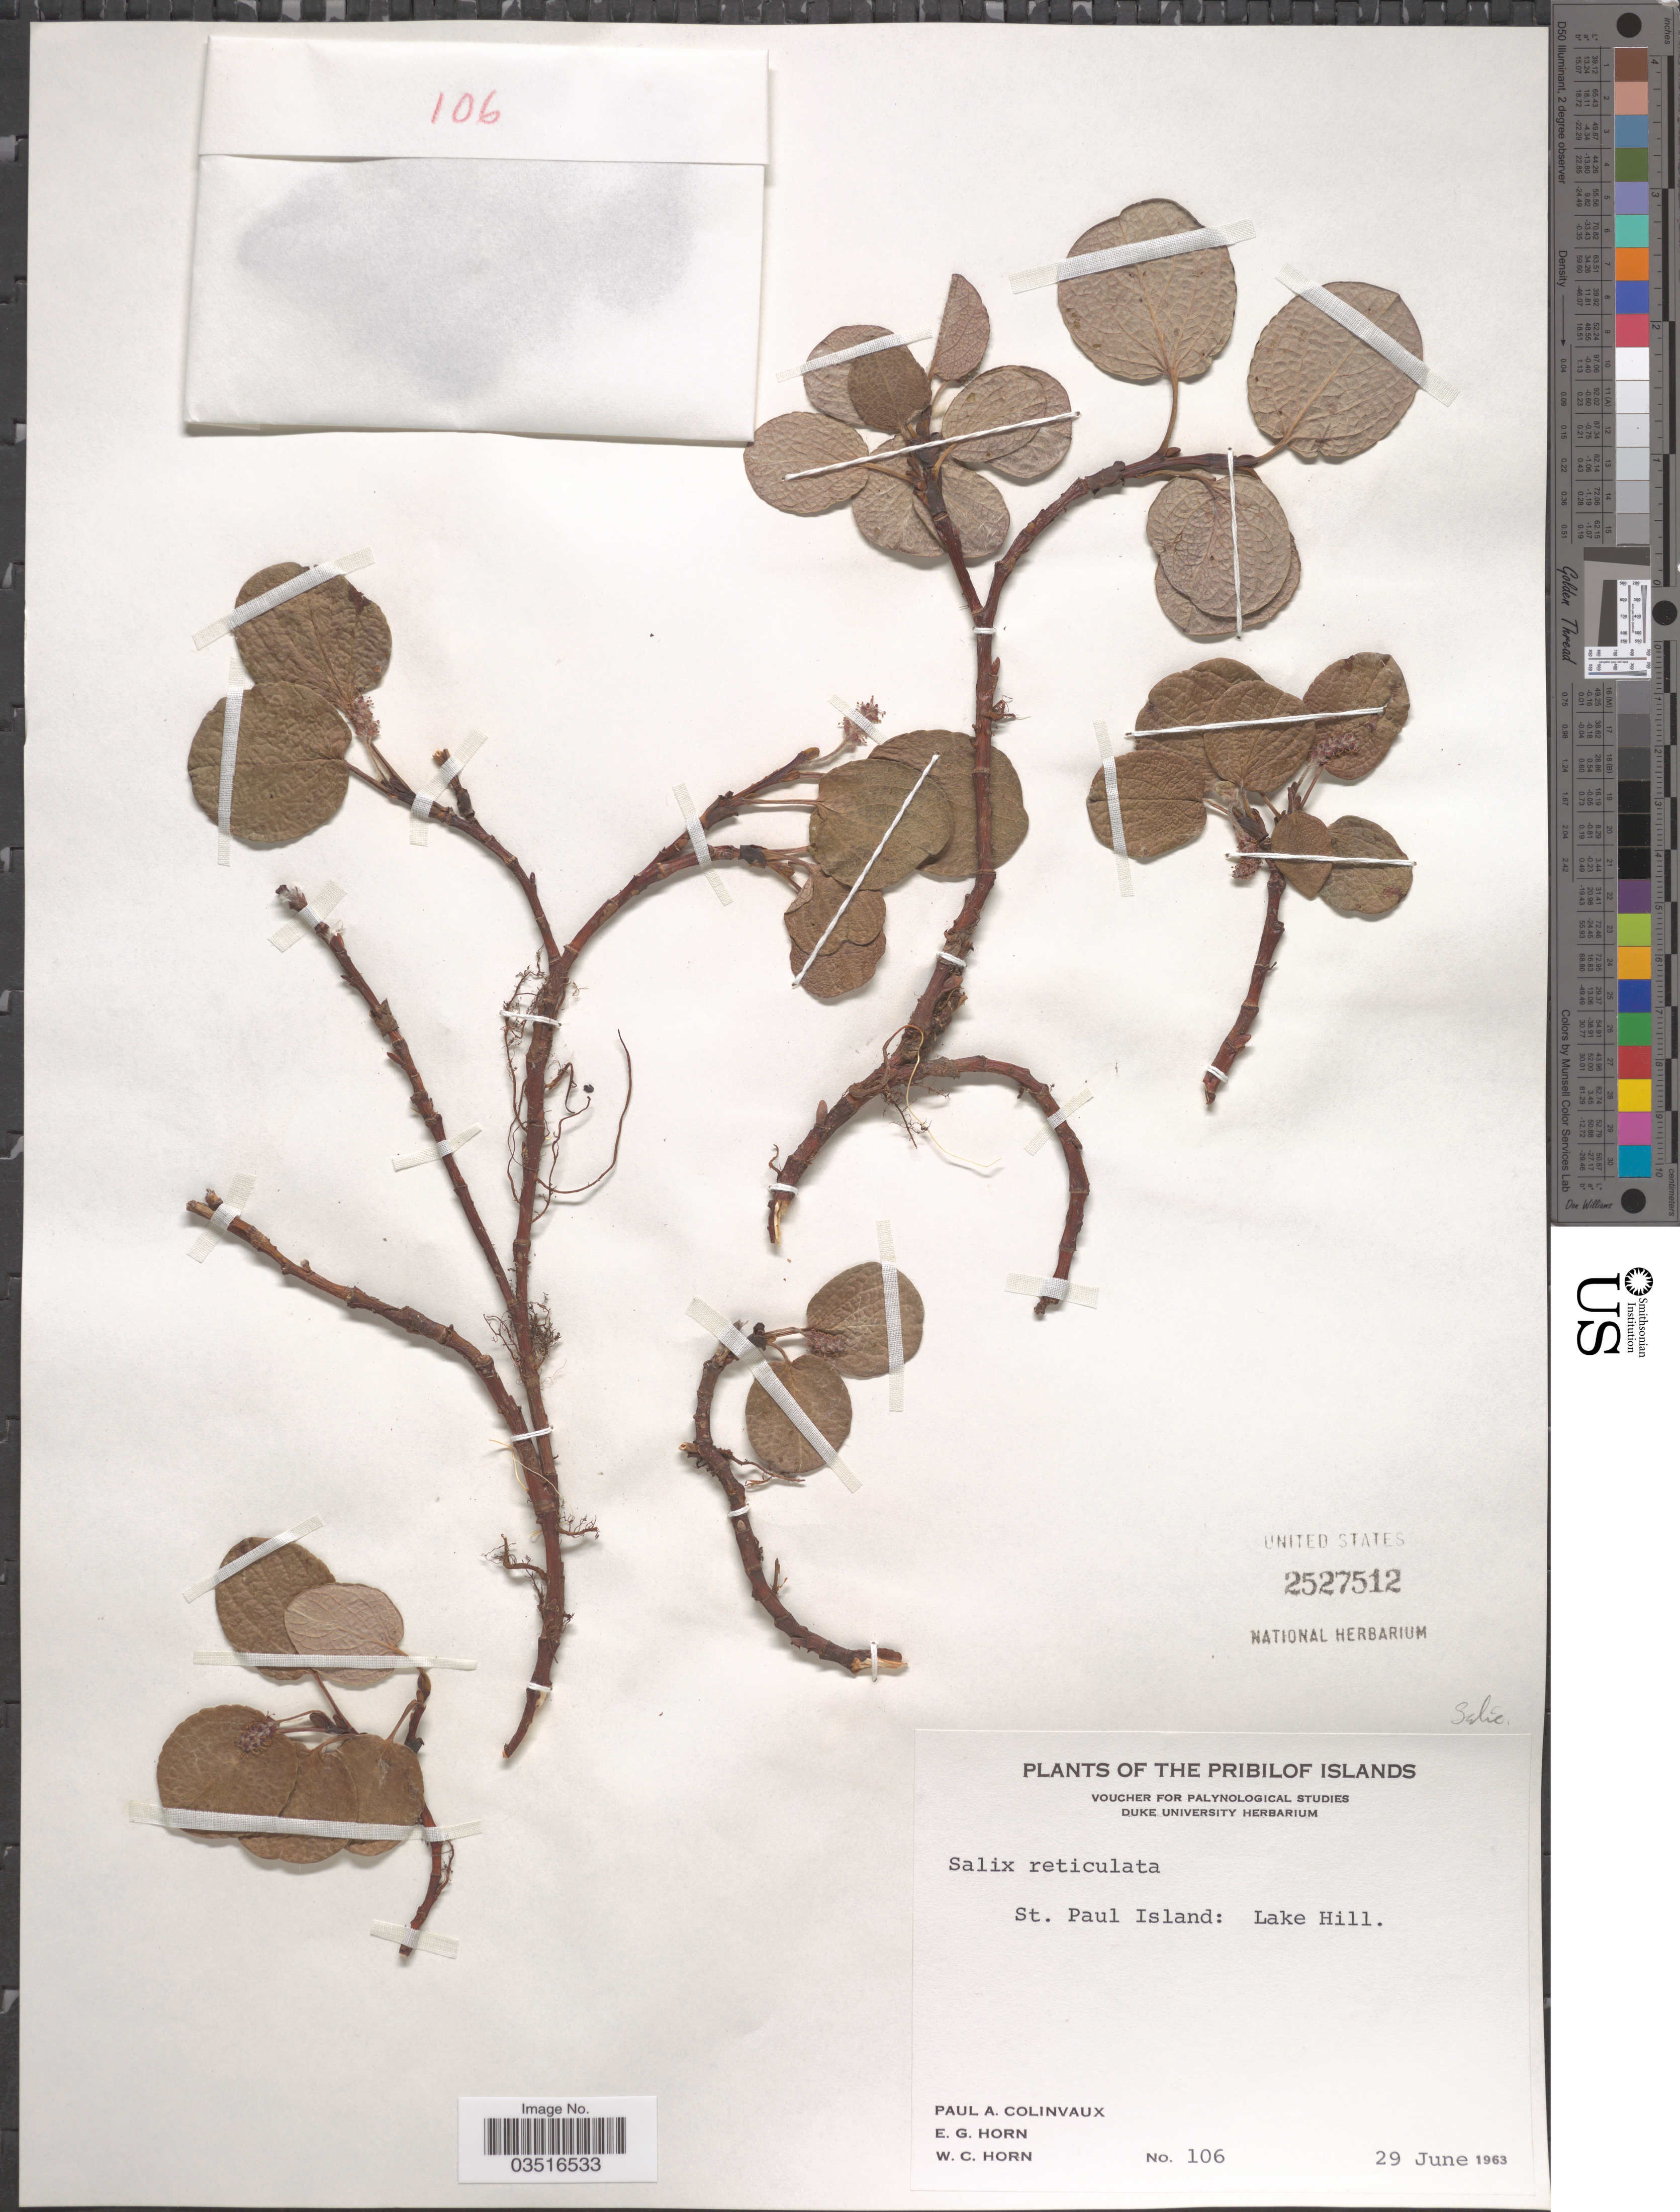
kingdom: Plantae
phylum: Tracheophyta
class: Magnoliopsida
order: Malpighiales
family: Salicaceae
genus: Salix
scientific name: Salix reticulata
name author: L.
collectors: P. Colinvaux, E. Horn & W. Horn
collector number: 106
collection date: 1963-06-29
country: United States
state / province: Alaska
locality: The Pribilof Islands. St. Paul Island: Lake Hill.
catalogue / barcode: US 2527512